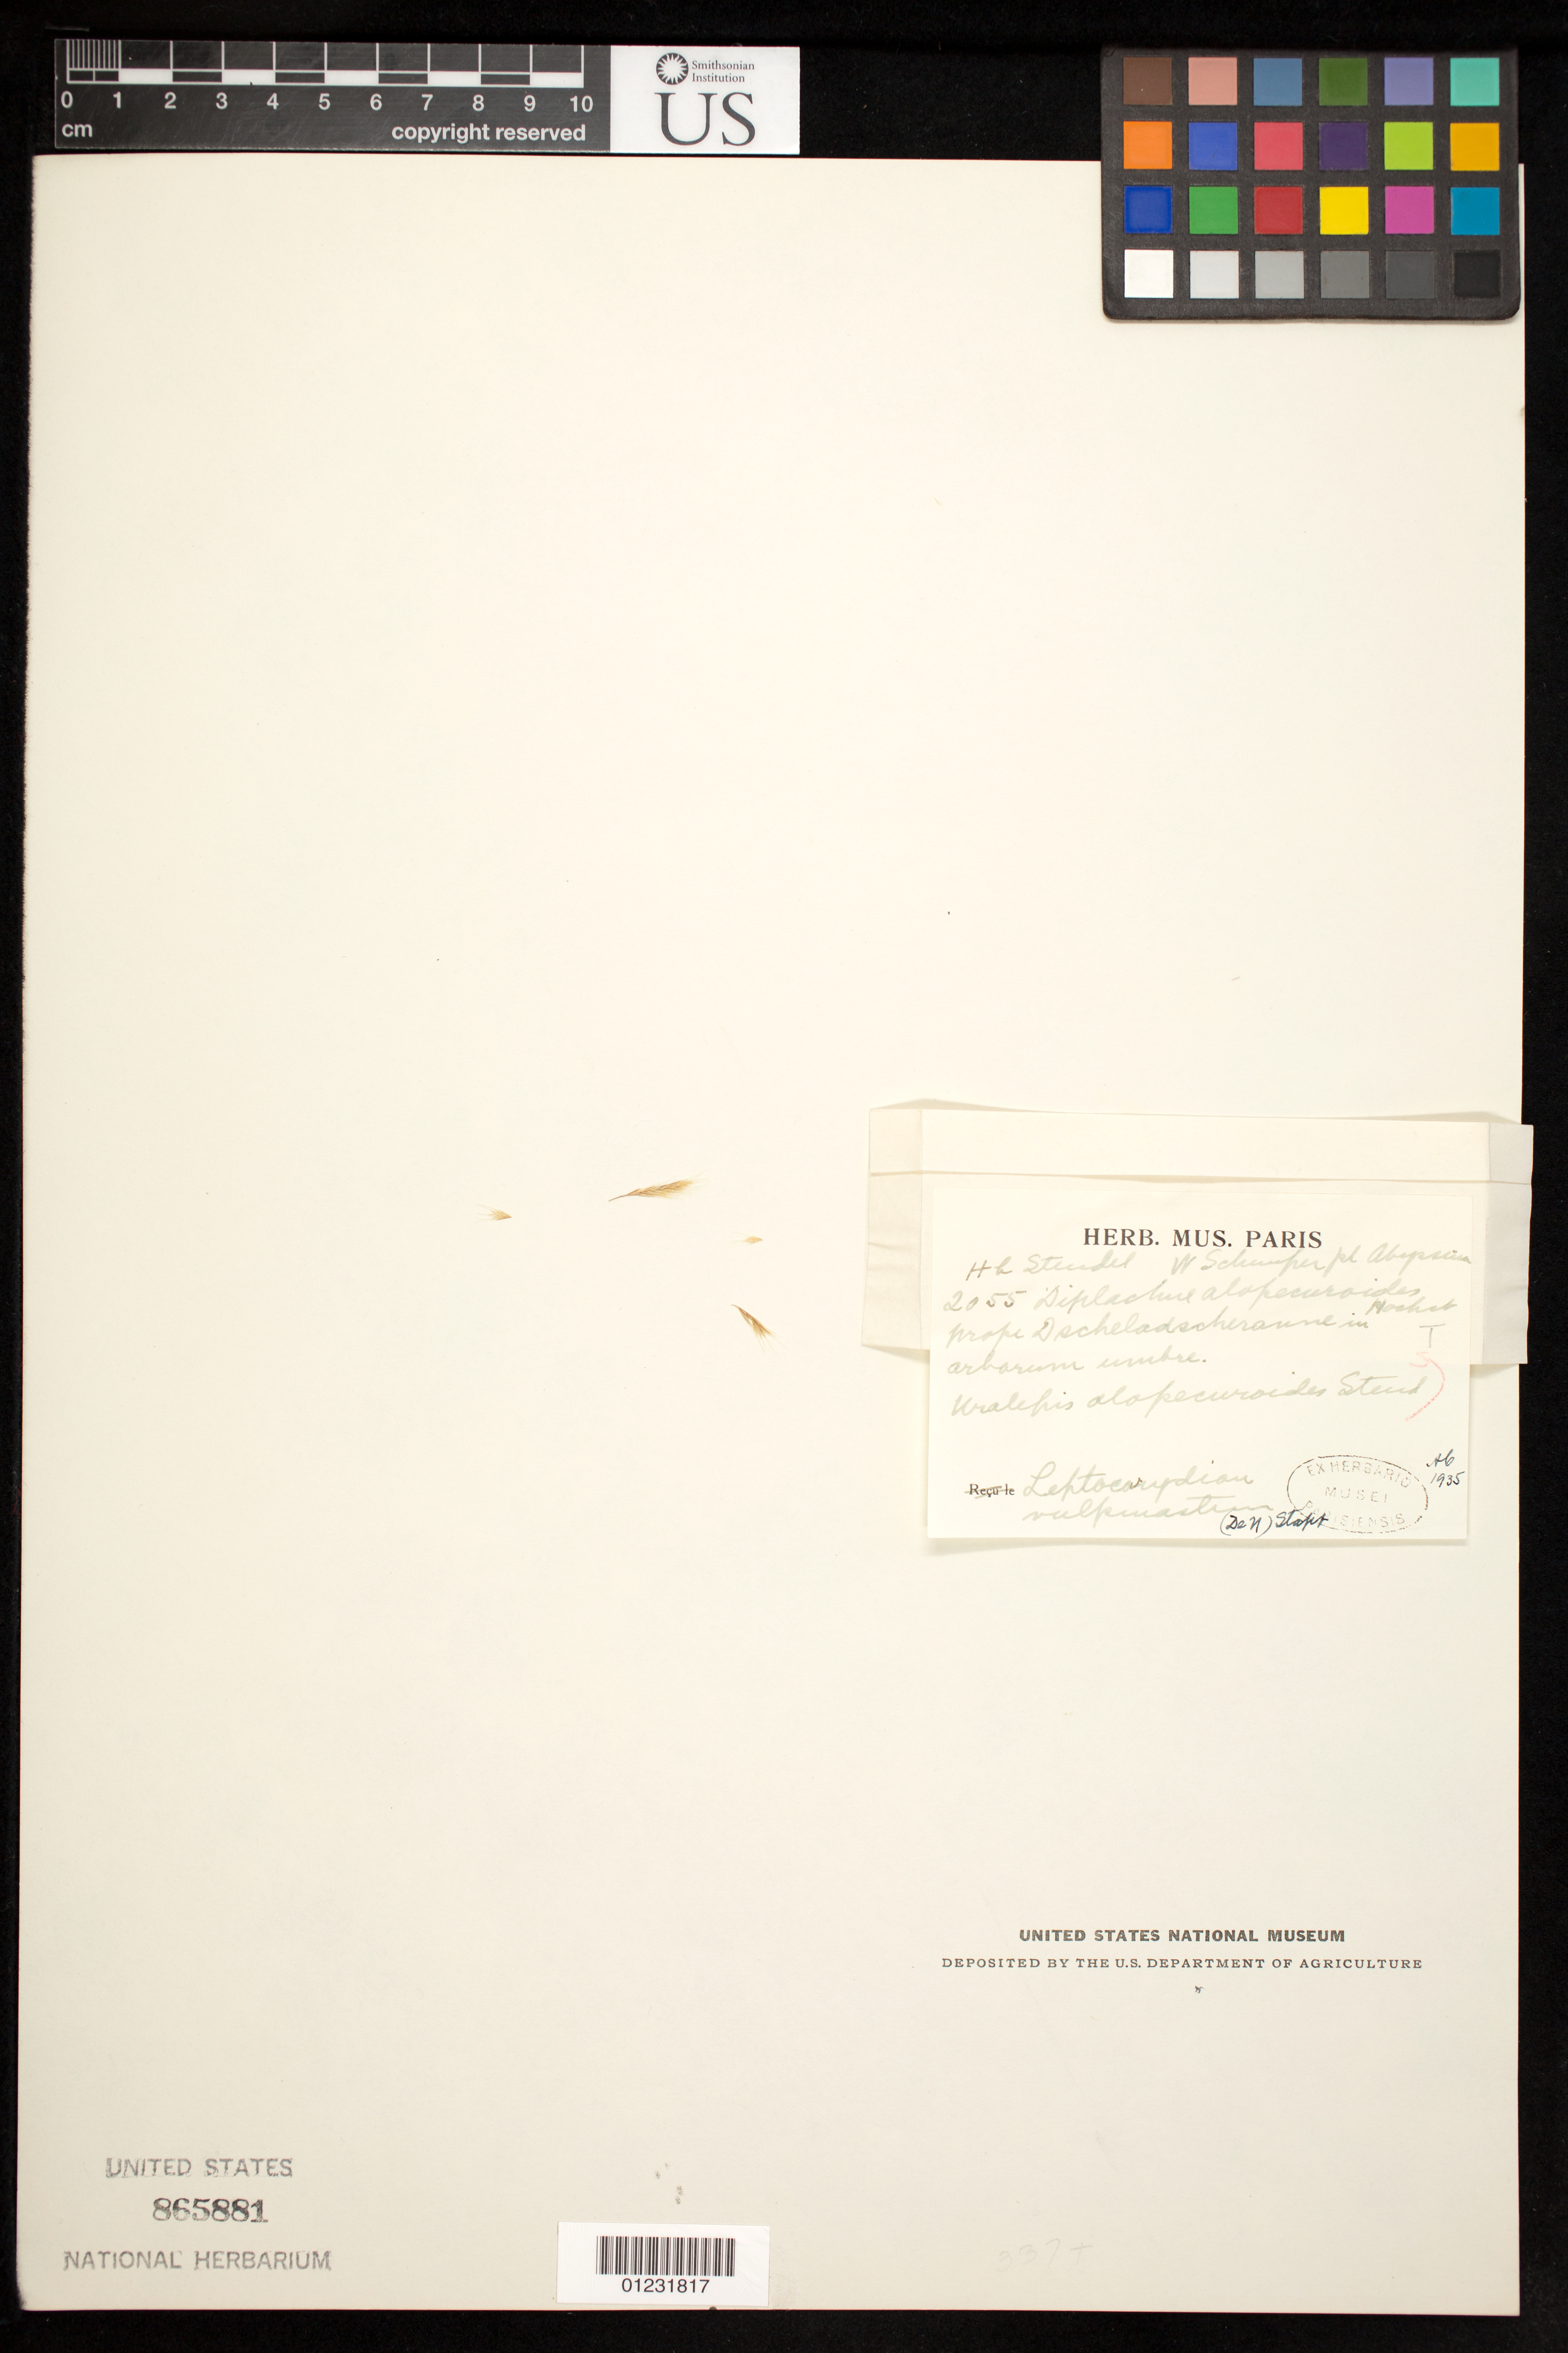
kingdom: Plantae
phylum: Tracheophyta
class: Liliopsida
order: Poales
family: Poaceae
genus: Uralepis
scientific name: Uralepis alopecuroides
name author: Hochst. ex Steud.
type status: Type Collection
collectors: -. Schimper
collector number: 2055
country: Ethiopia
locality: Abyssinia.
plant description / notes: Fragmentary material of type specimen ex herb. Mus. Paris.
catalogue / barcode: US 865881